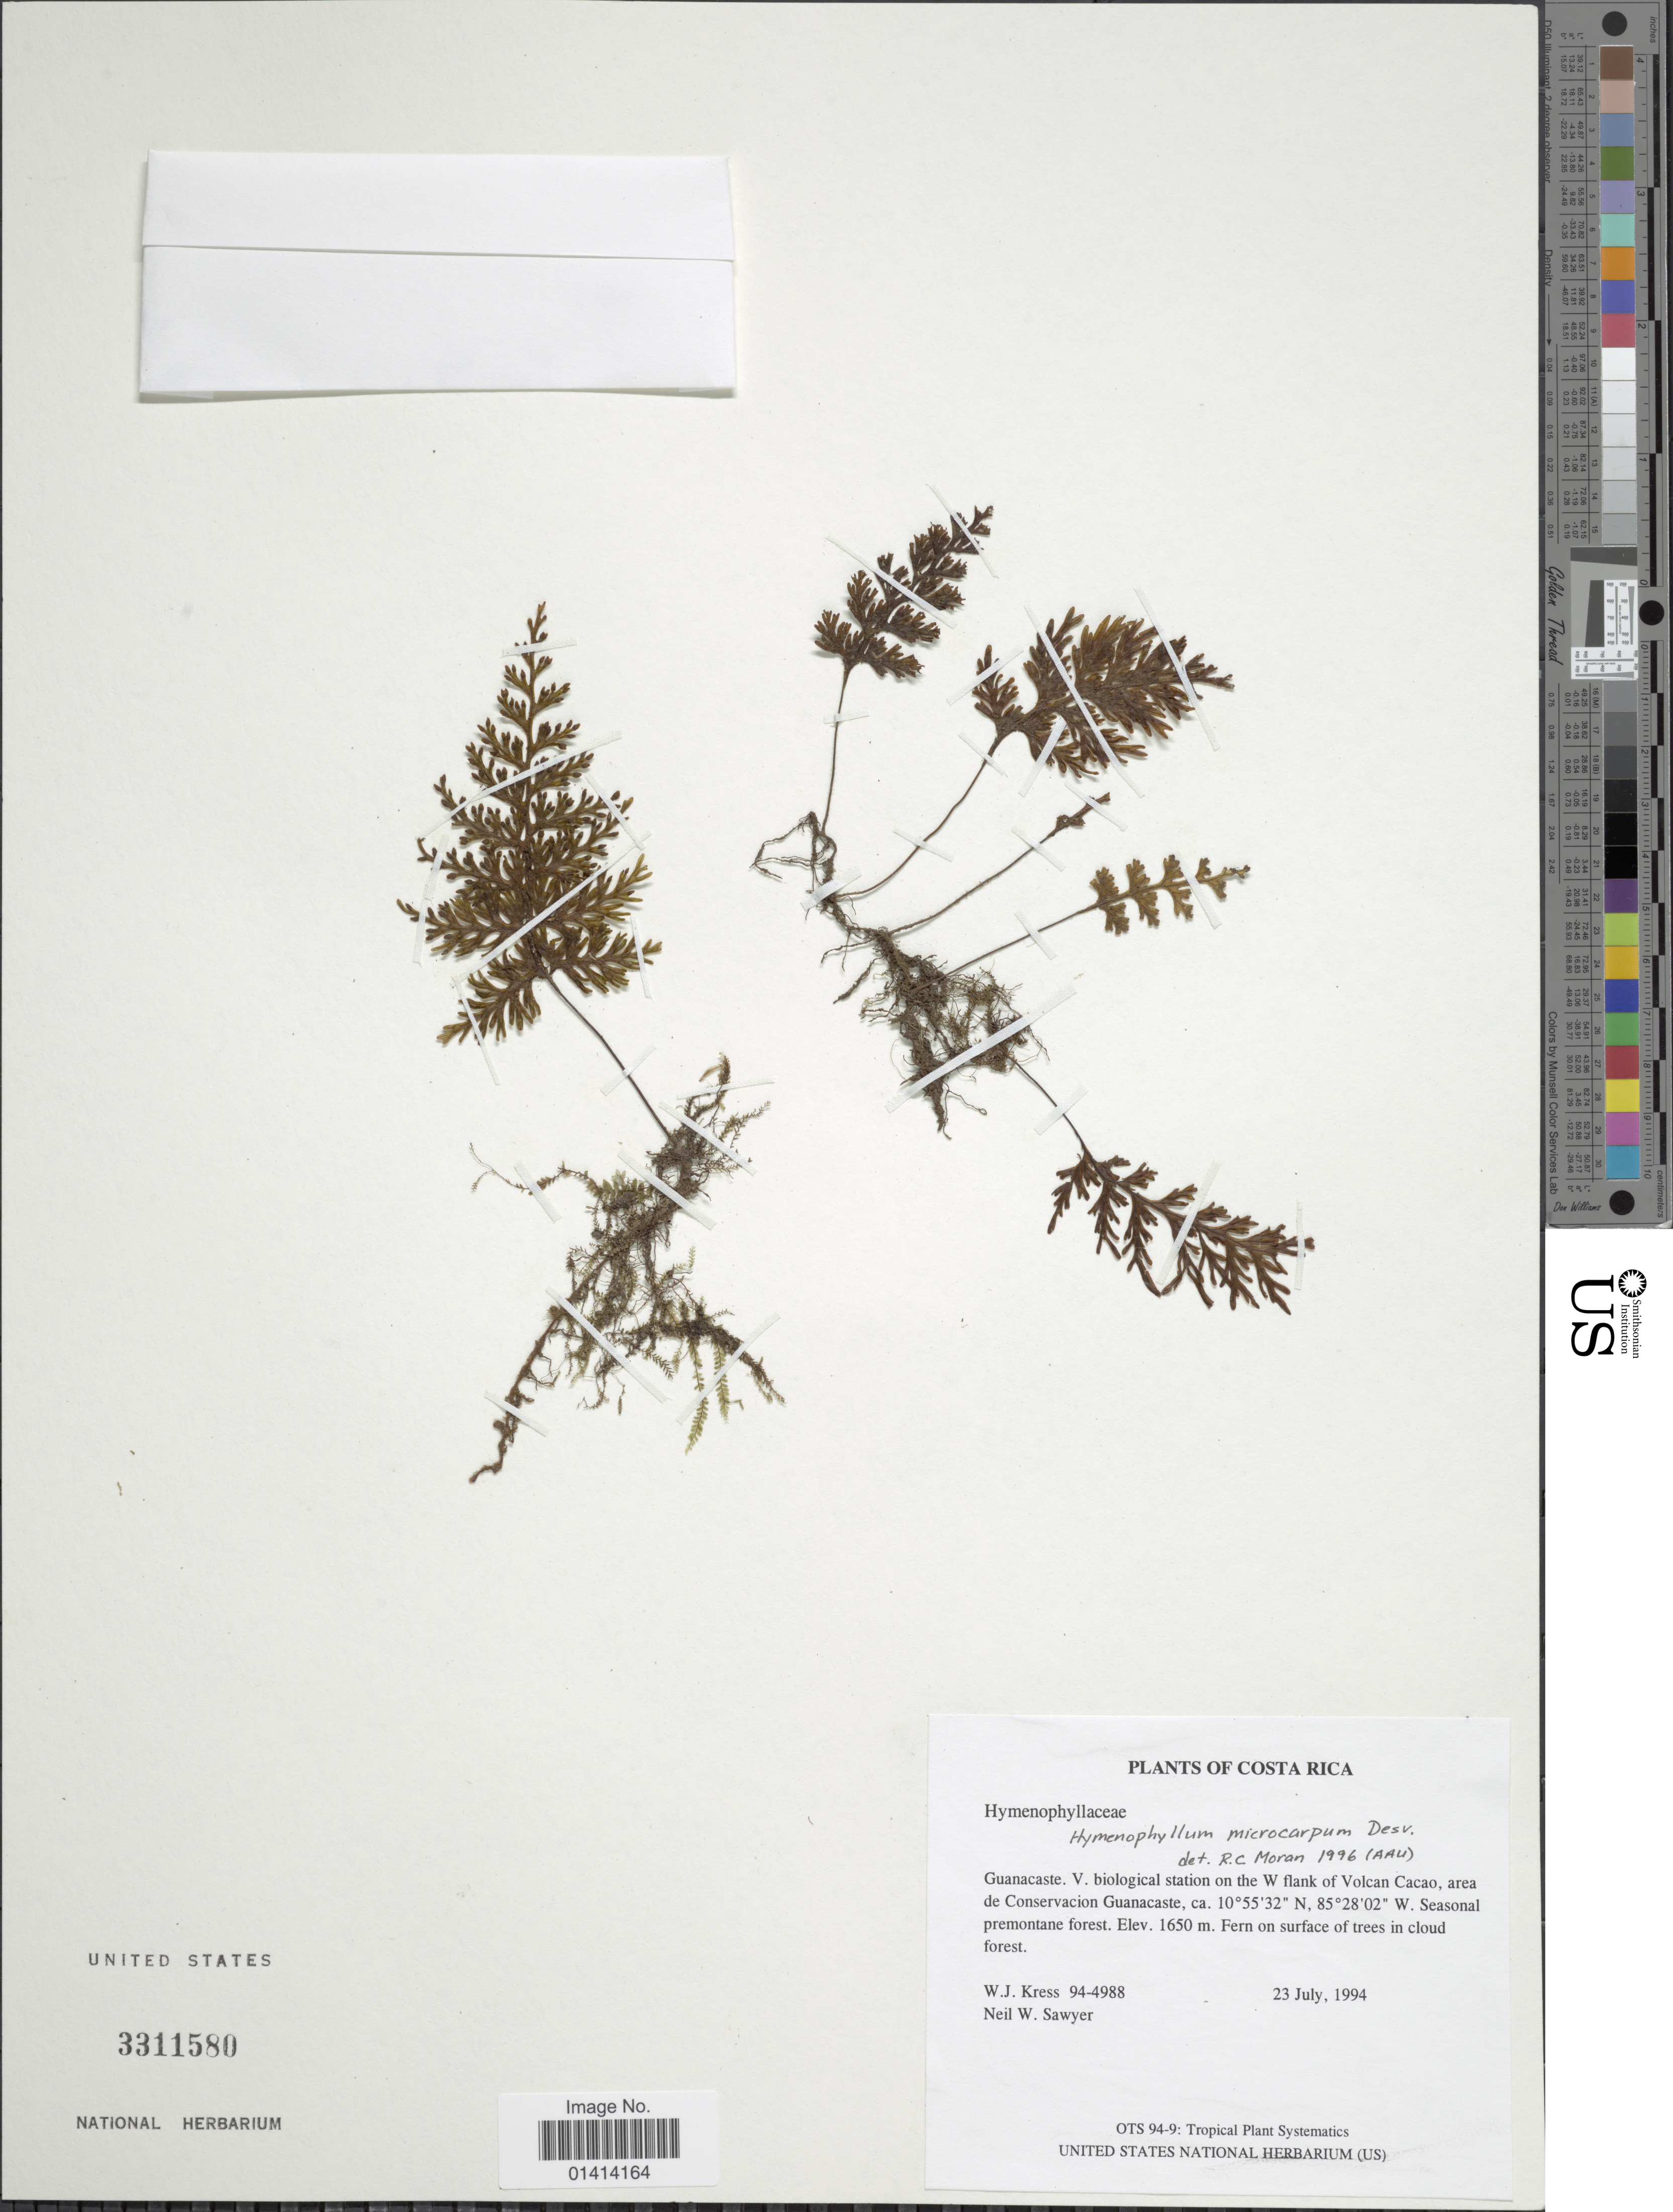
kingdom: Plantae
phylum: Tracheophyta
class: Polypodiopsida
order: Hymenophyllales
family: Hymenophyllaceae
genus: Hymenophyllum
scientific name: Hymenophyllum microcarpum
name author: (Desv.) Lellinger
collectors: W. J. Kress & N. W. Sawyer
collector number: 94-4988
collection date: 1994-07-23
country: Costa Rica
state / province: Guanacaste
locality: V. biological station on the W flank of Volcan Cacao, area de Conservation Guanacaste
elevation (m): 1650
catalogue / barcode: US 3311580